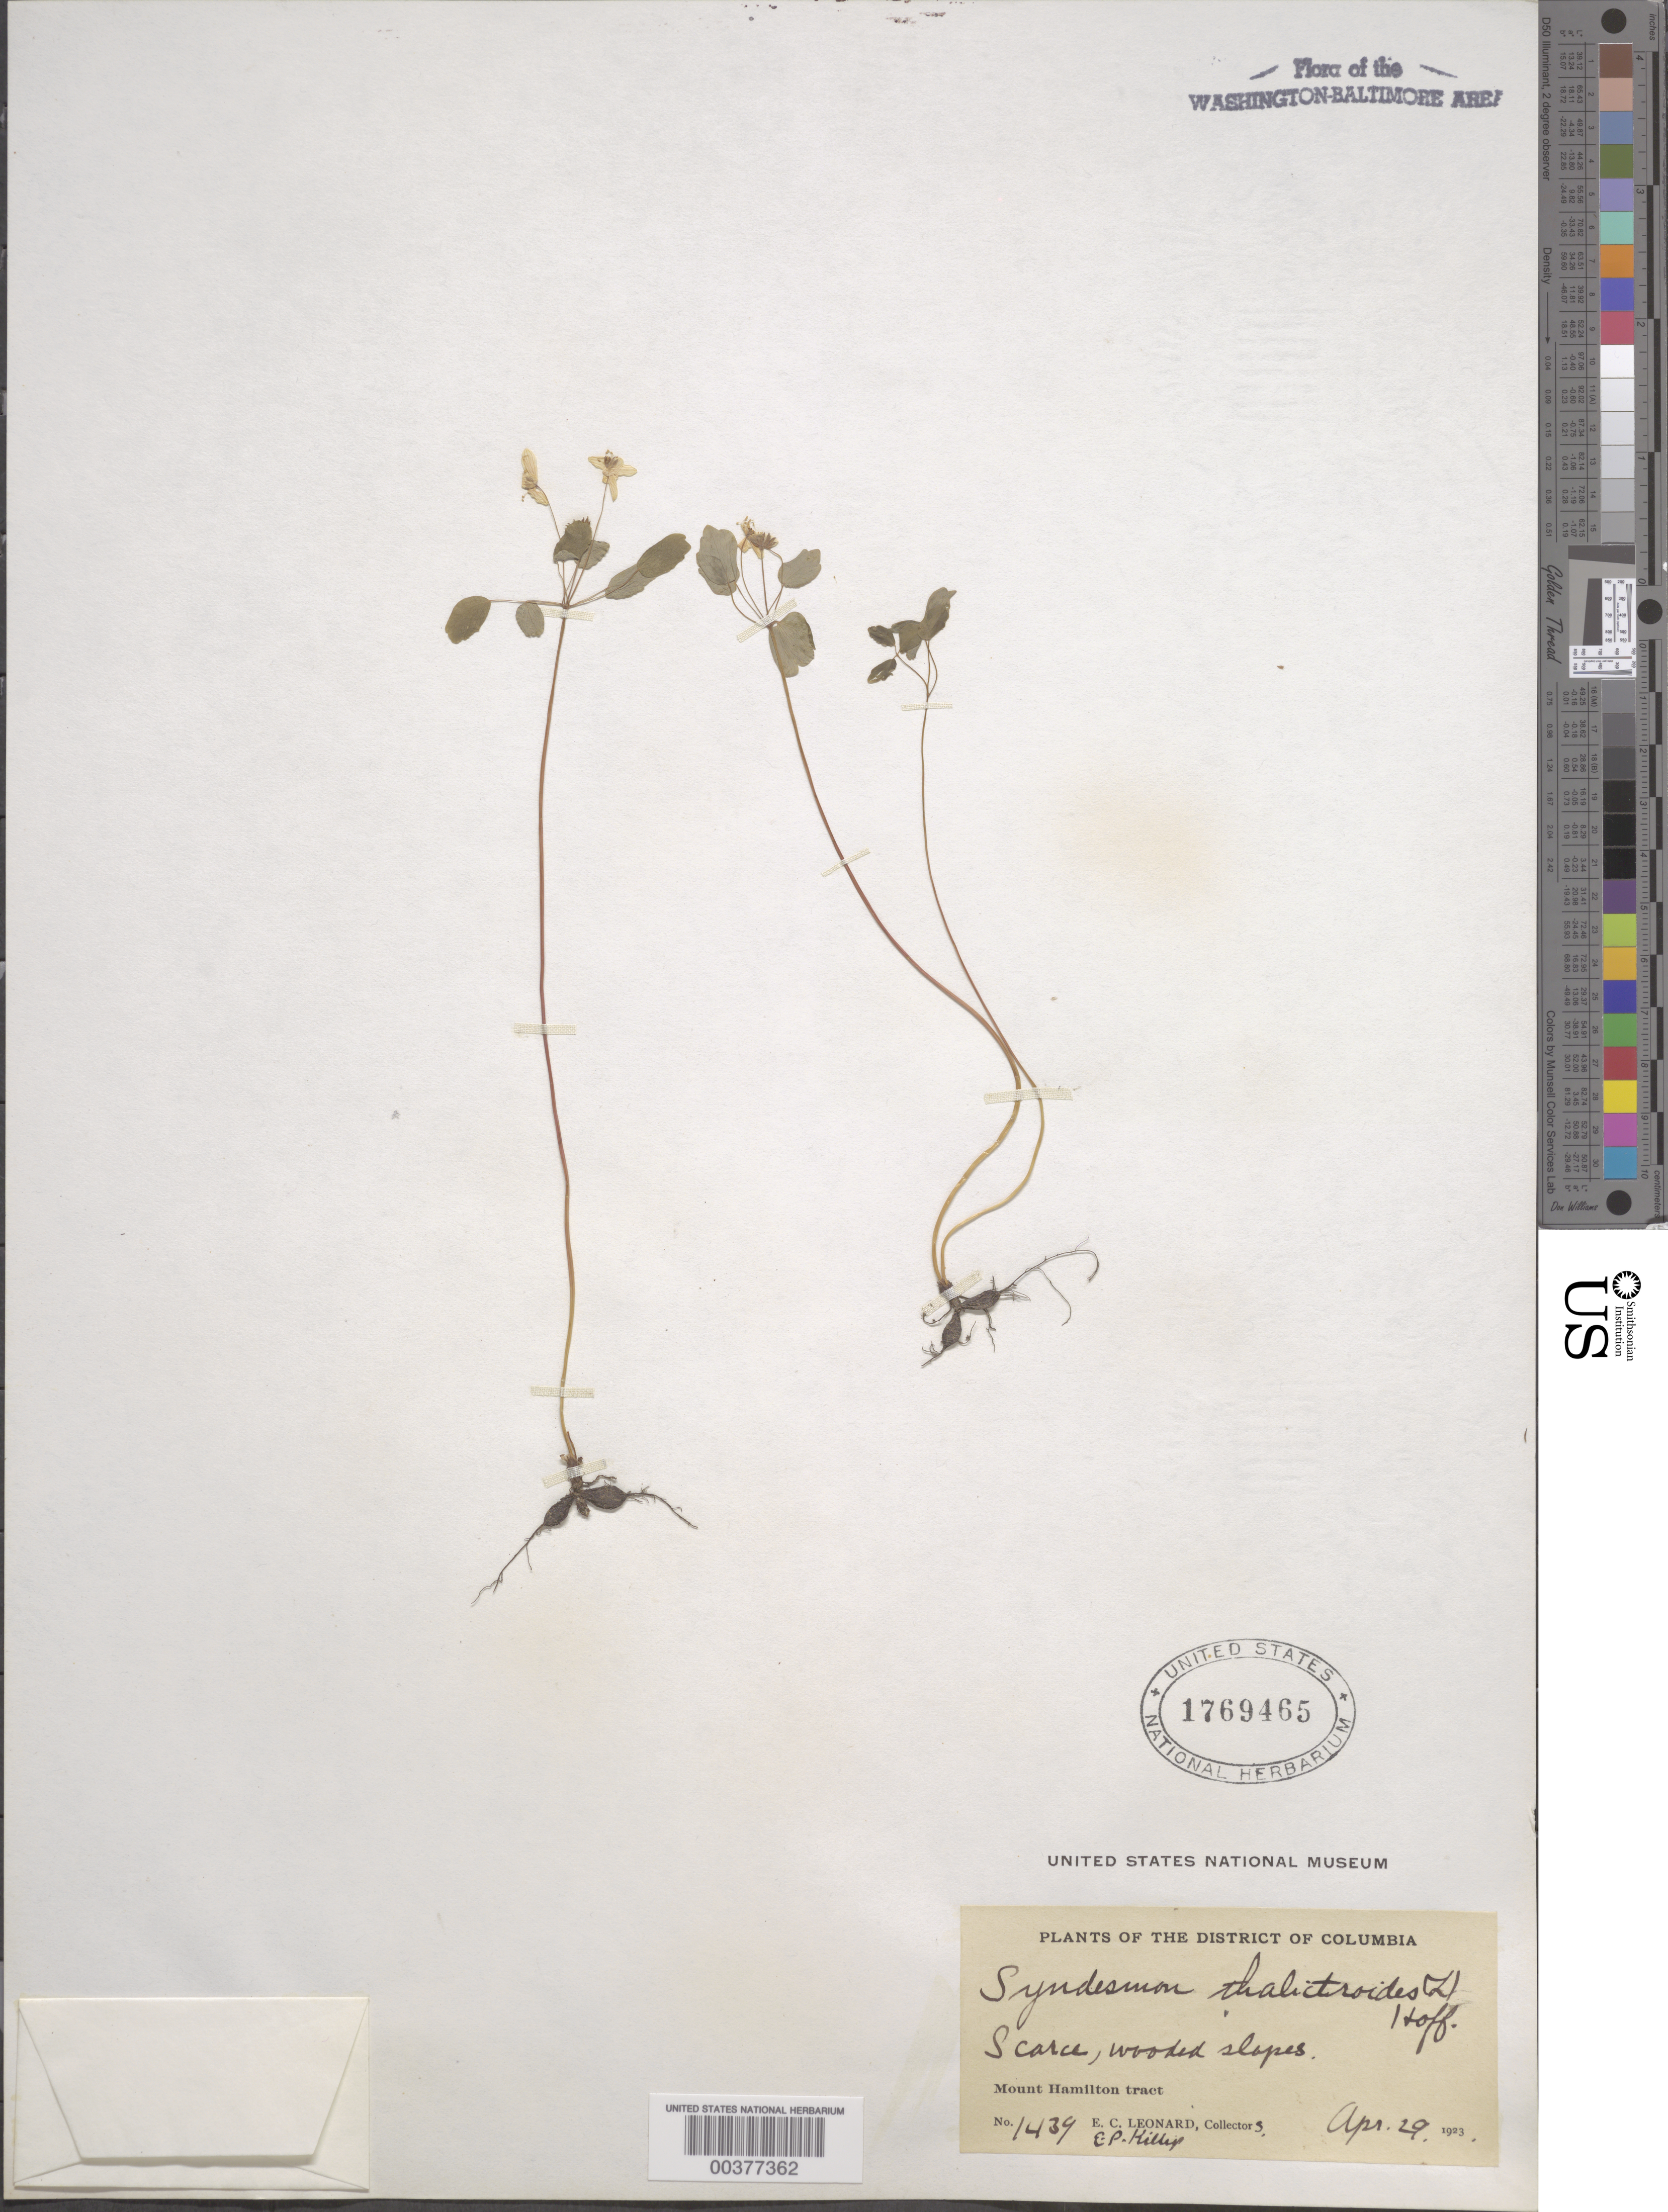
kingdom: Plantae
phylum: Tracheophyta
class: Magnoliopsida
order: Ranunculales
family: Ranunculaceae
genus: Thalictrum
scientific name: Thalictrum thalictroides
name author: (L.) A.J. Eames & B. Boivin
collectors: E. C. Leonard & E. P. Killip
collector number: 1439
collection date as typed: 29 Apr 1923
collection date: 1923-04-29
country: United States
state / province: District of Columbia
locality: Mount Hamilton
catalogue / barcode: US 1769465